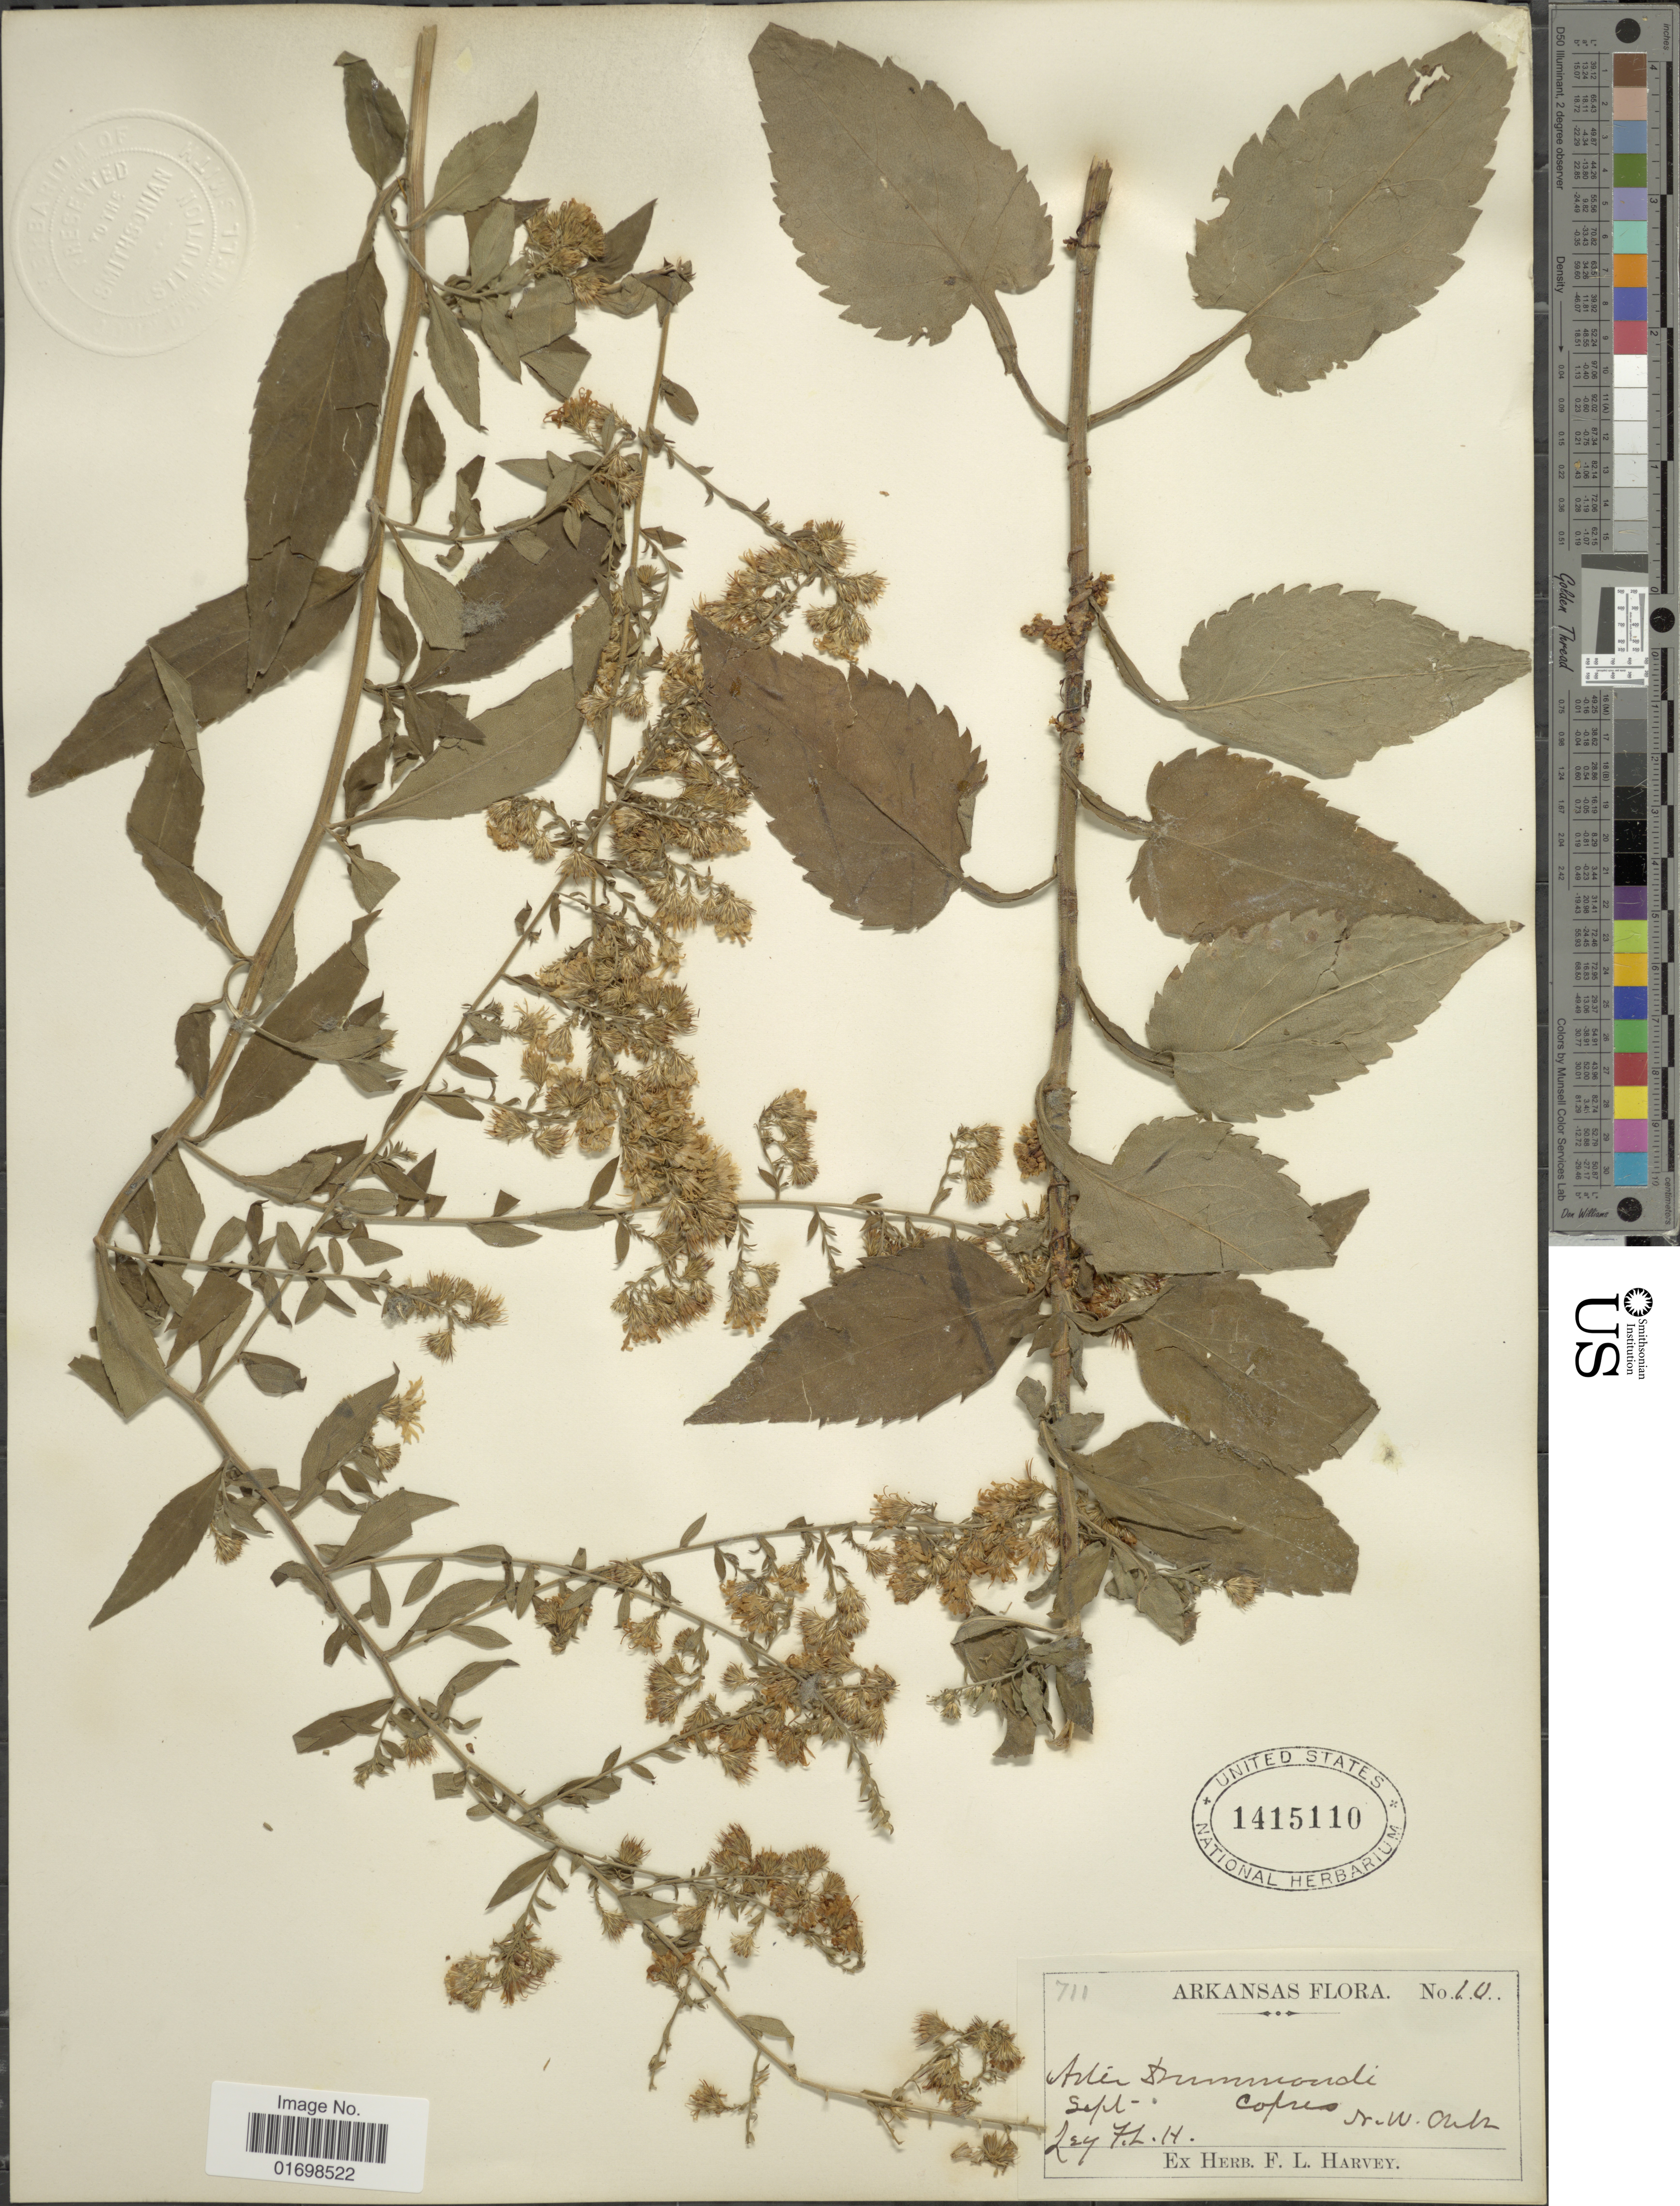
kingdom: Plantae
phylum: Tracheophyta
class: Magnoliopsida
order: Asterales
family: Asteraceae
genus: Symphyotrichum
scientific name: Symphyotrichum drummondii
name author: (Lindl.) G.L. Nesom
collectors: ex herb. F. L. Harvey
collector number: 10/711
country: United States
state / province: Arkansas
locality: N.W. Ark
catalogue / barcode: US 1415110